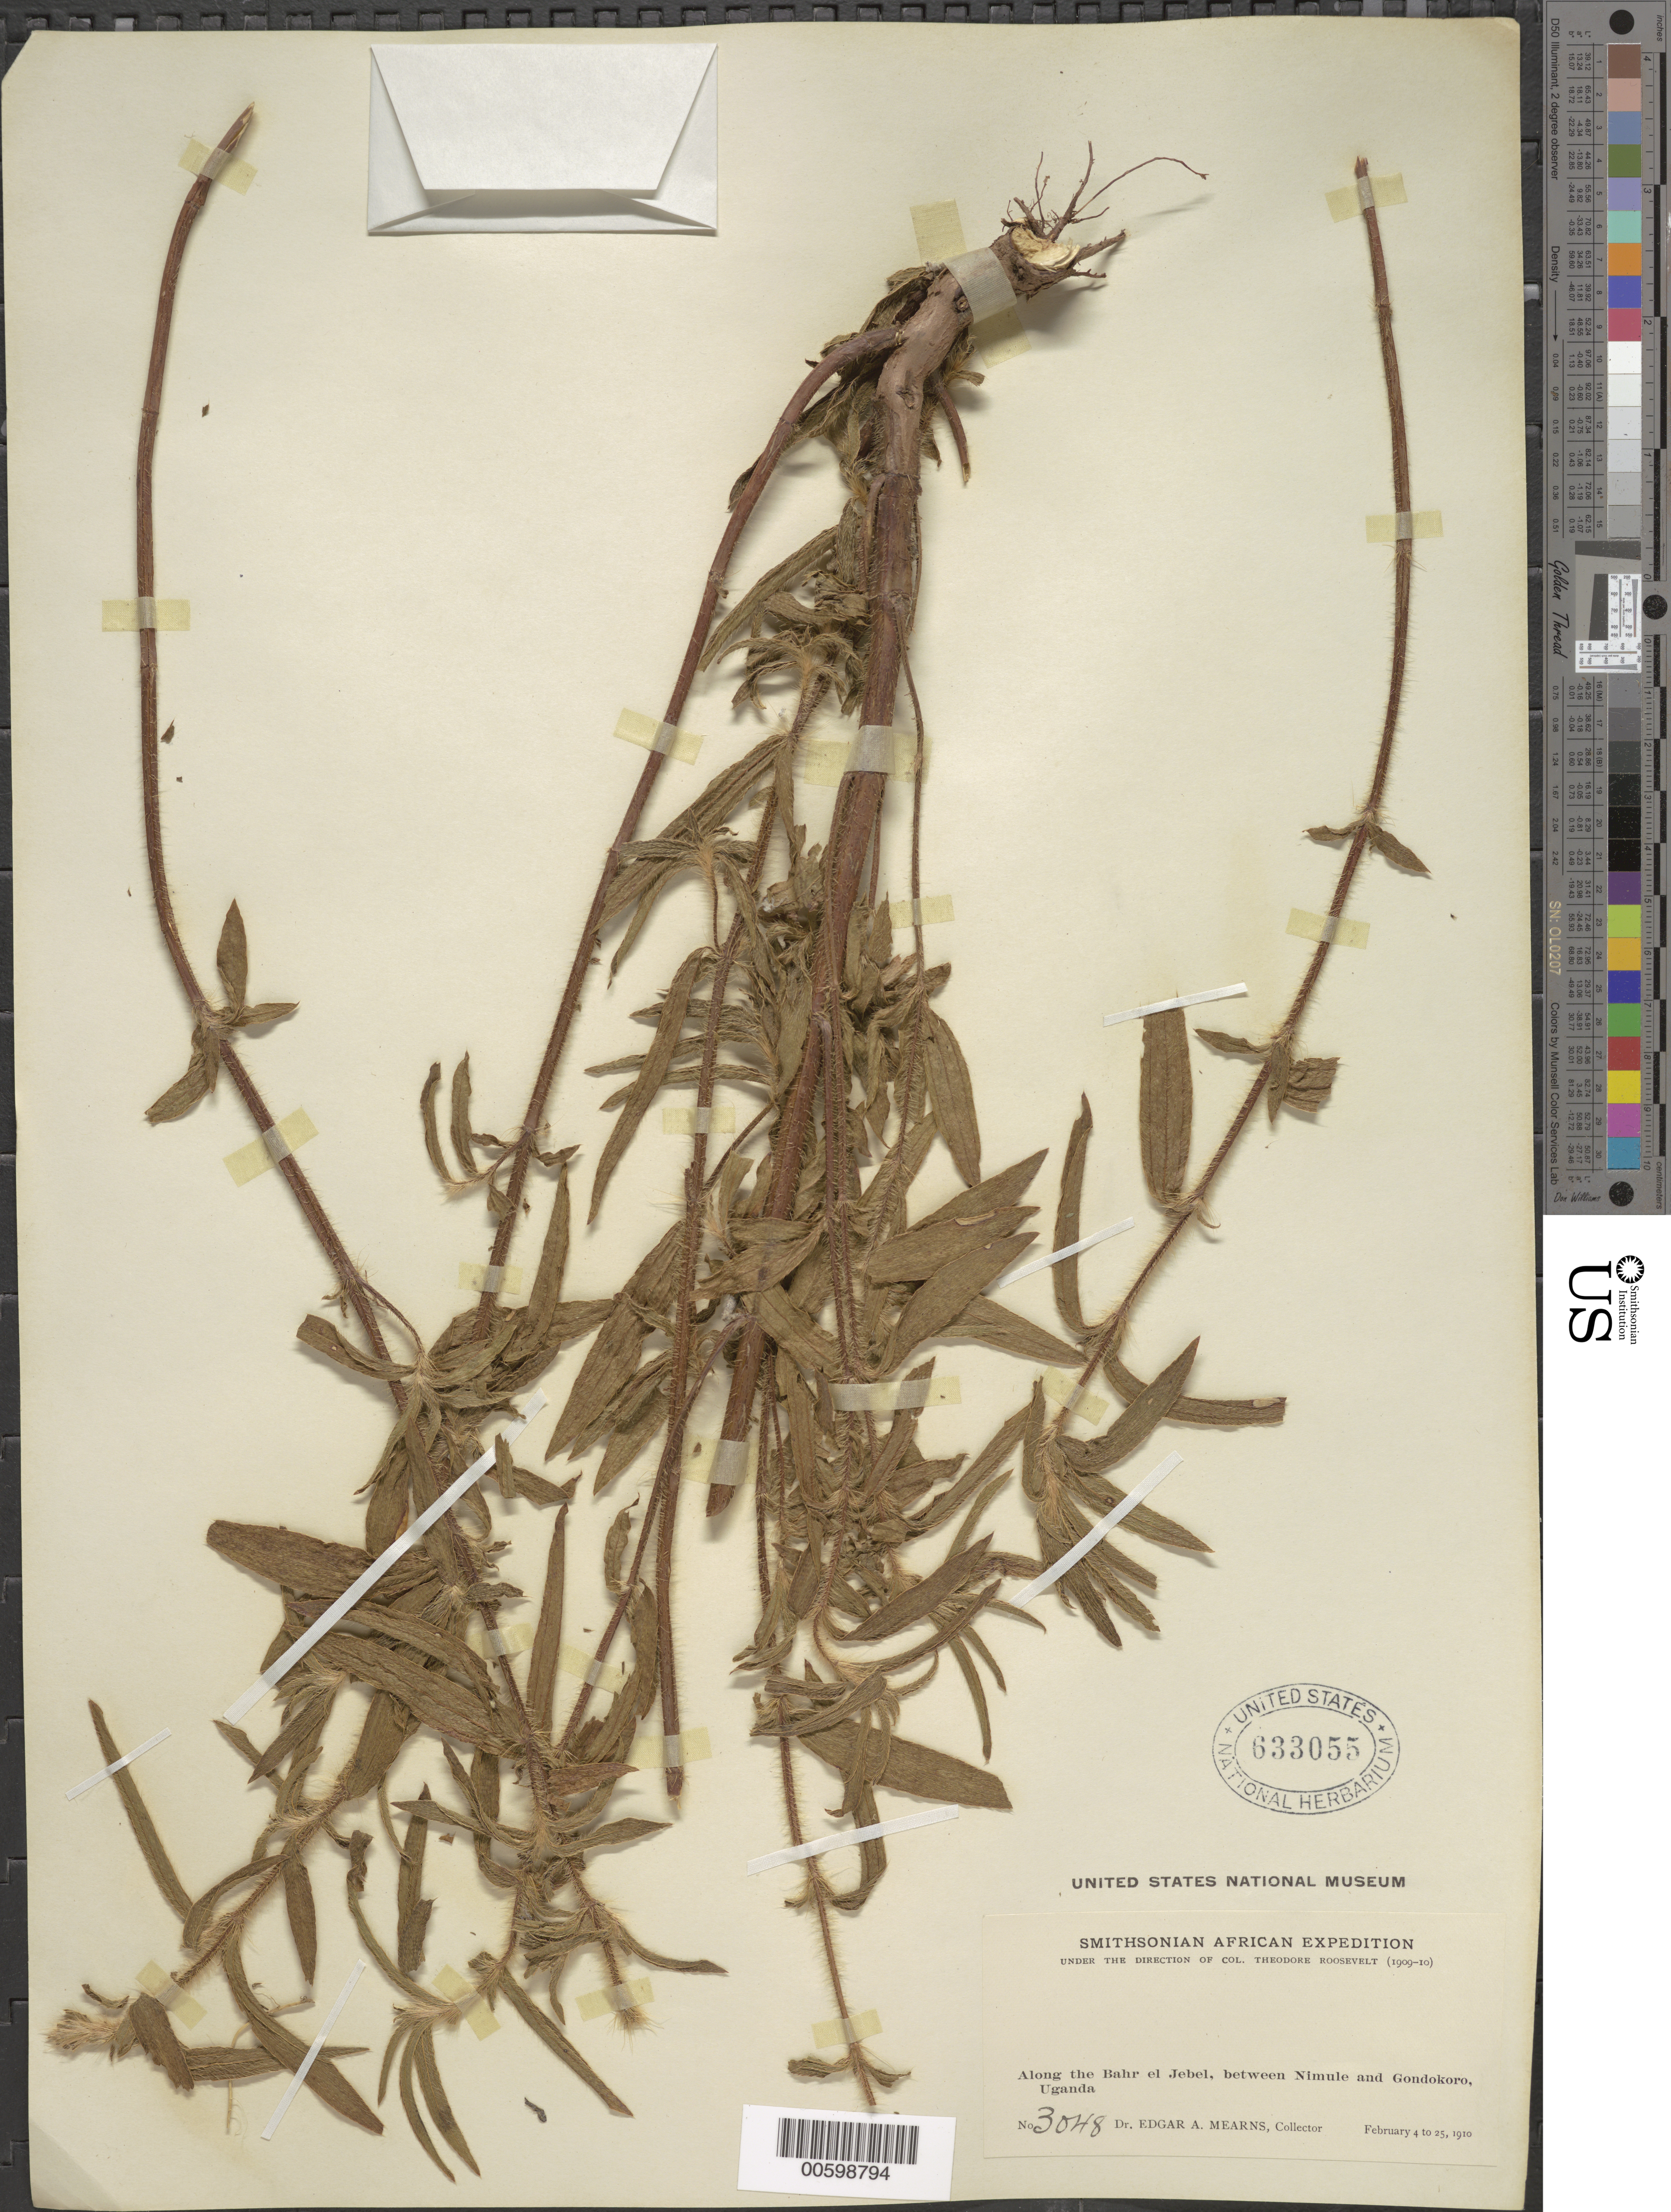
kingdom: Plantae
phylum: Tracheophyta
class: Magnoliopsida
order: Myrtales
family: Melastomataceae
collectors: E. A. Mearns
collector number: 3048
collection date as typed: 04 Feb 1910 to 25 Feb 1910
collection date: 1910-02-04/1910-02-25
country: South Sudan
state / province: Central Equatoria / Eastern Equatoria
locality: Along the Bahr el Jebel, between Nimule and Gondokoro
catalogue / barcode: US 633055